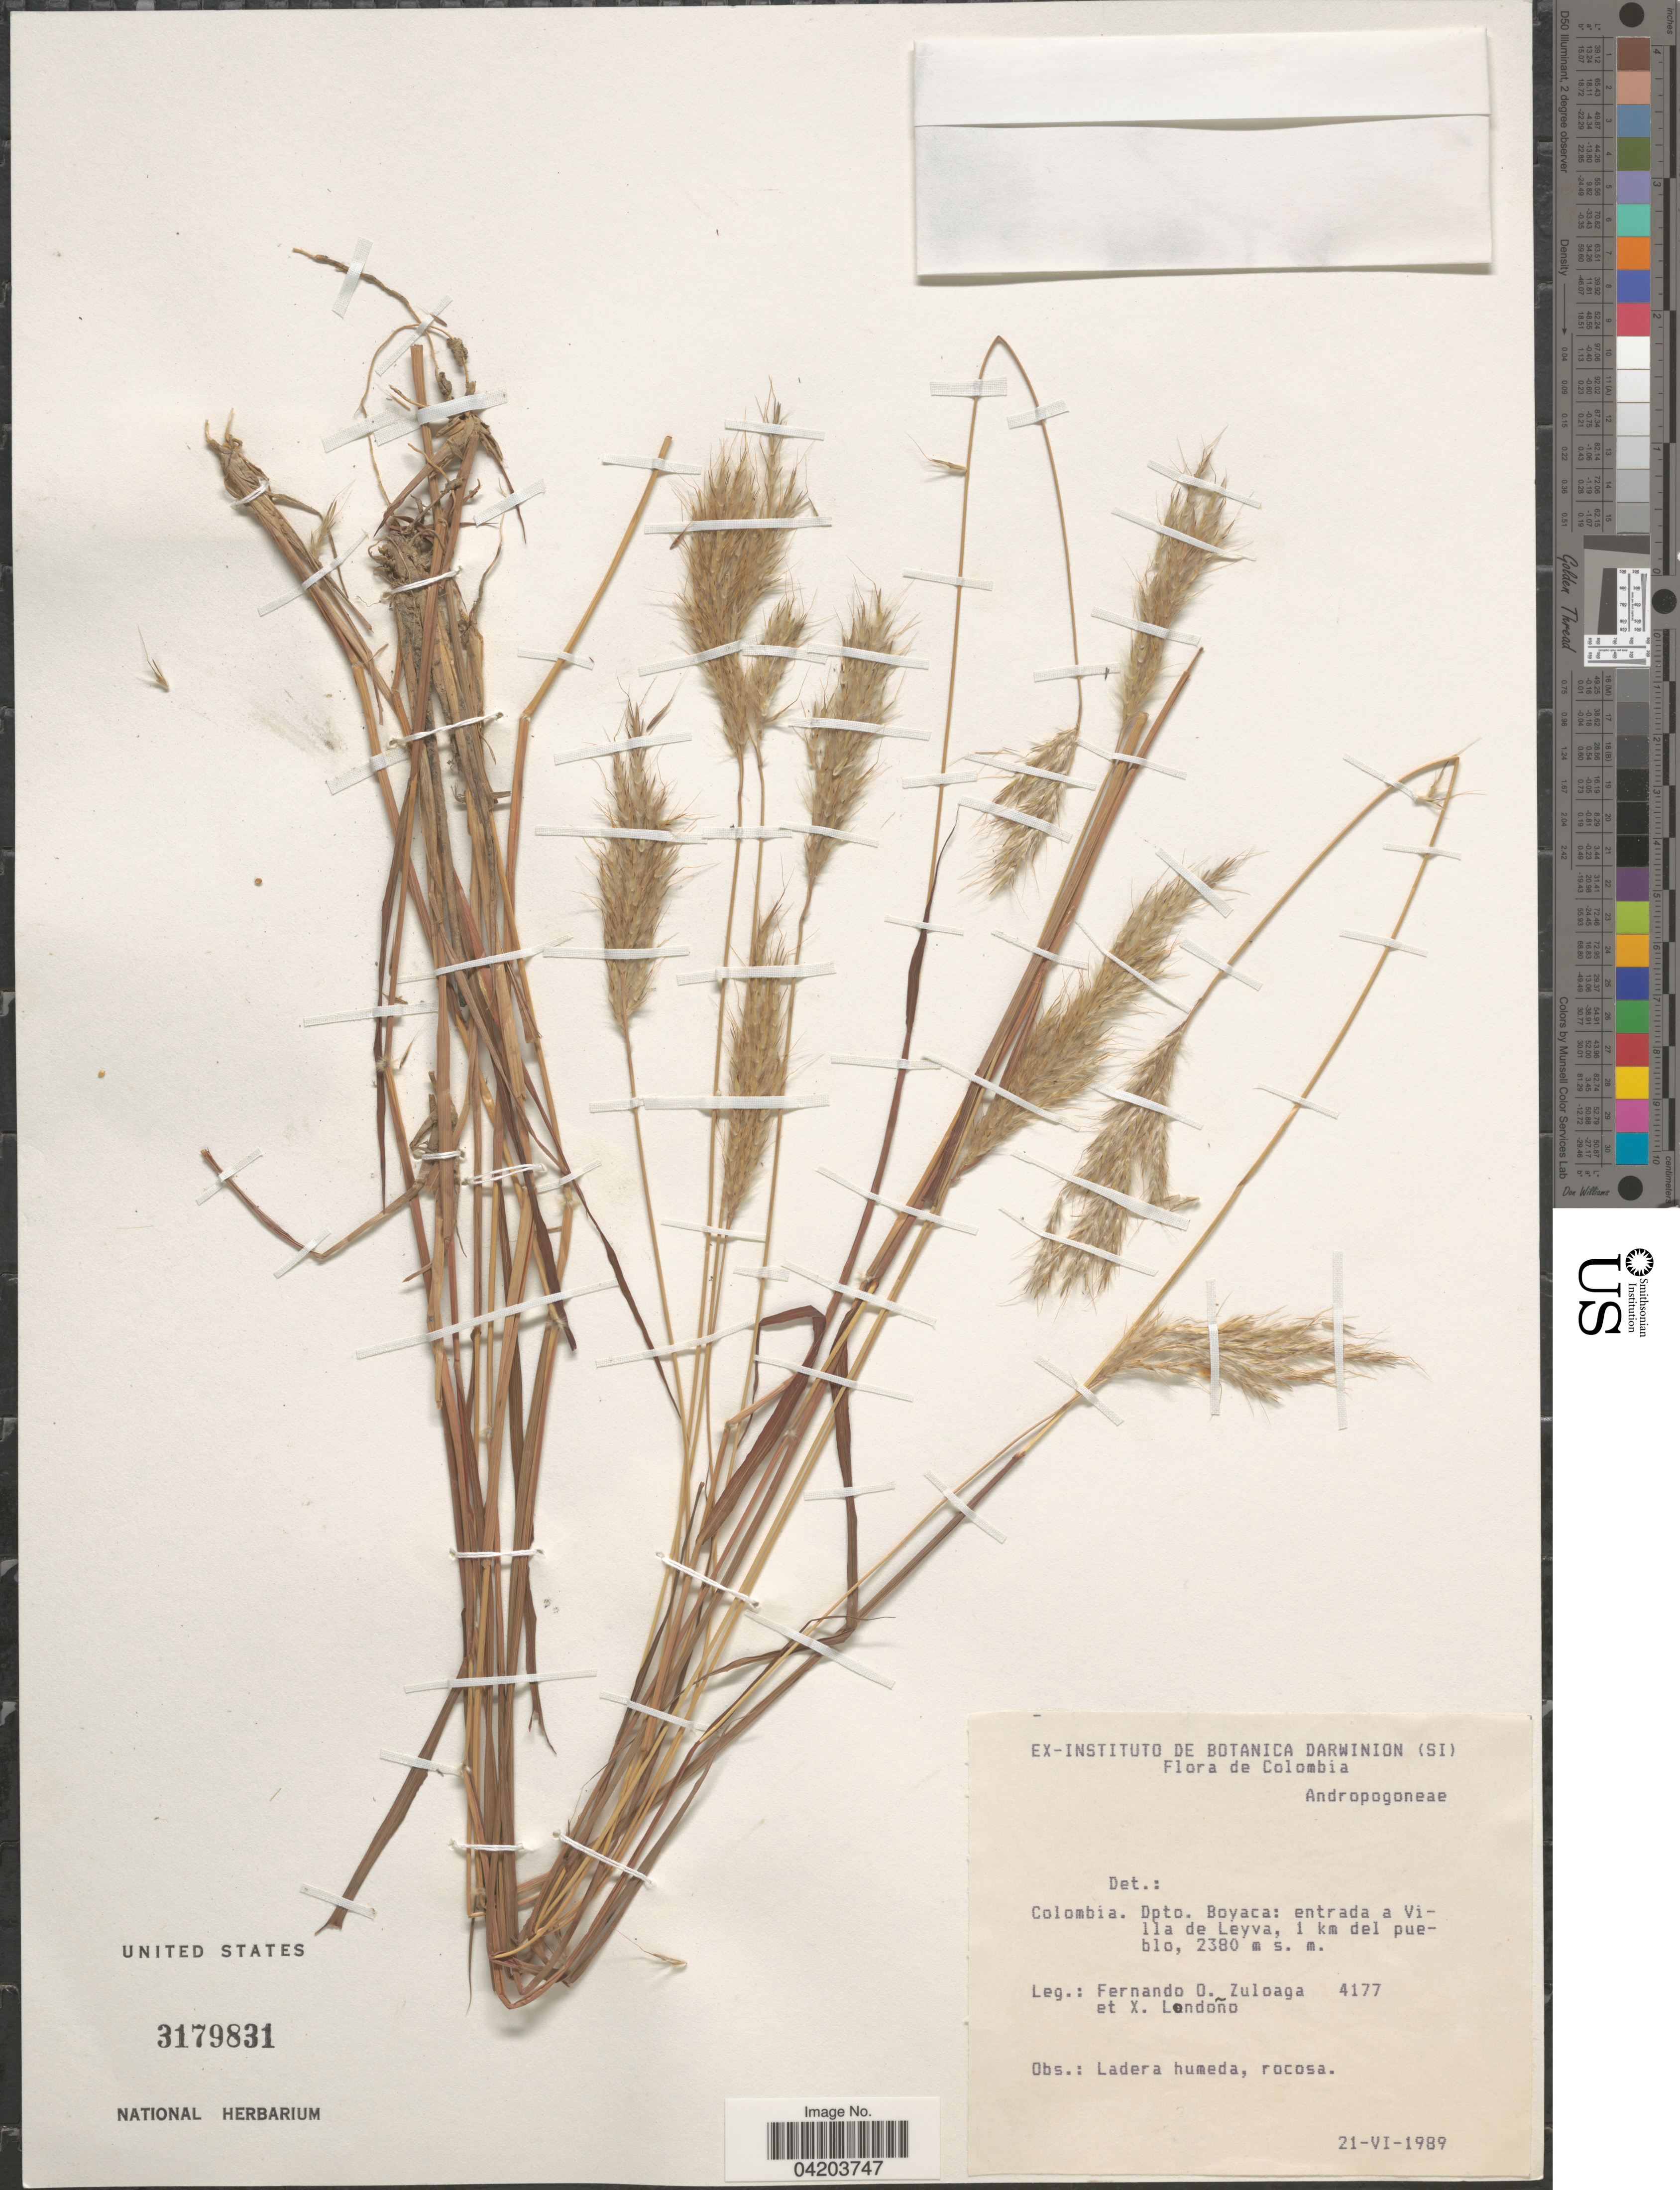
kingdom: Plantae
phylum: Tracheophyta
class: Liliopsida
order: Poales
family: Poaceae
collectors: F. O. Zuloaga & X. Londoño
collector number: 4177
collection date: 1989-06-21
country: Colombia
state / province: Boyacá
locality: Dpto. Boyaca: entrada a Villa de Leyva, 1 km del pueblo.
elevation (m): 2380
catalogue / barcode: US 3179831